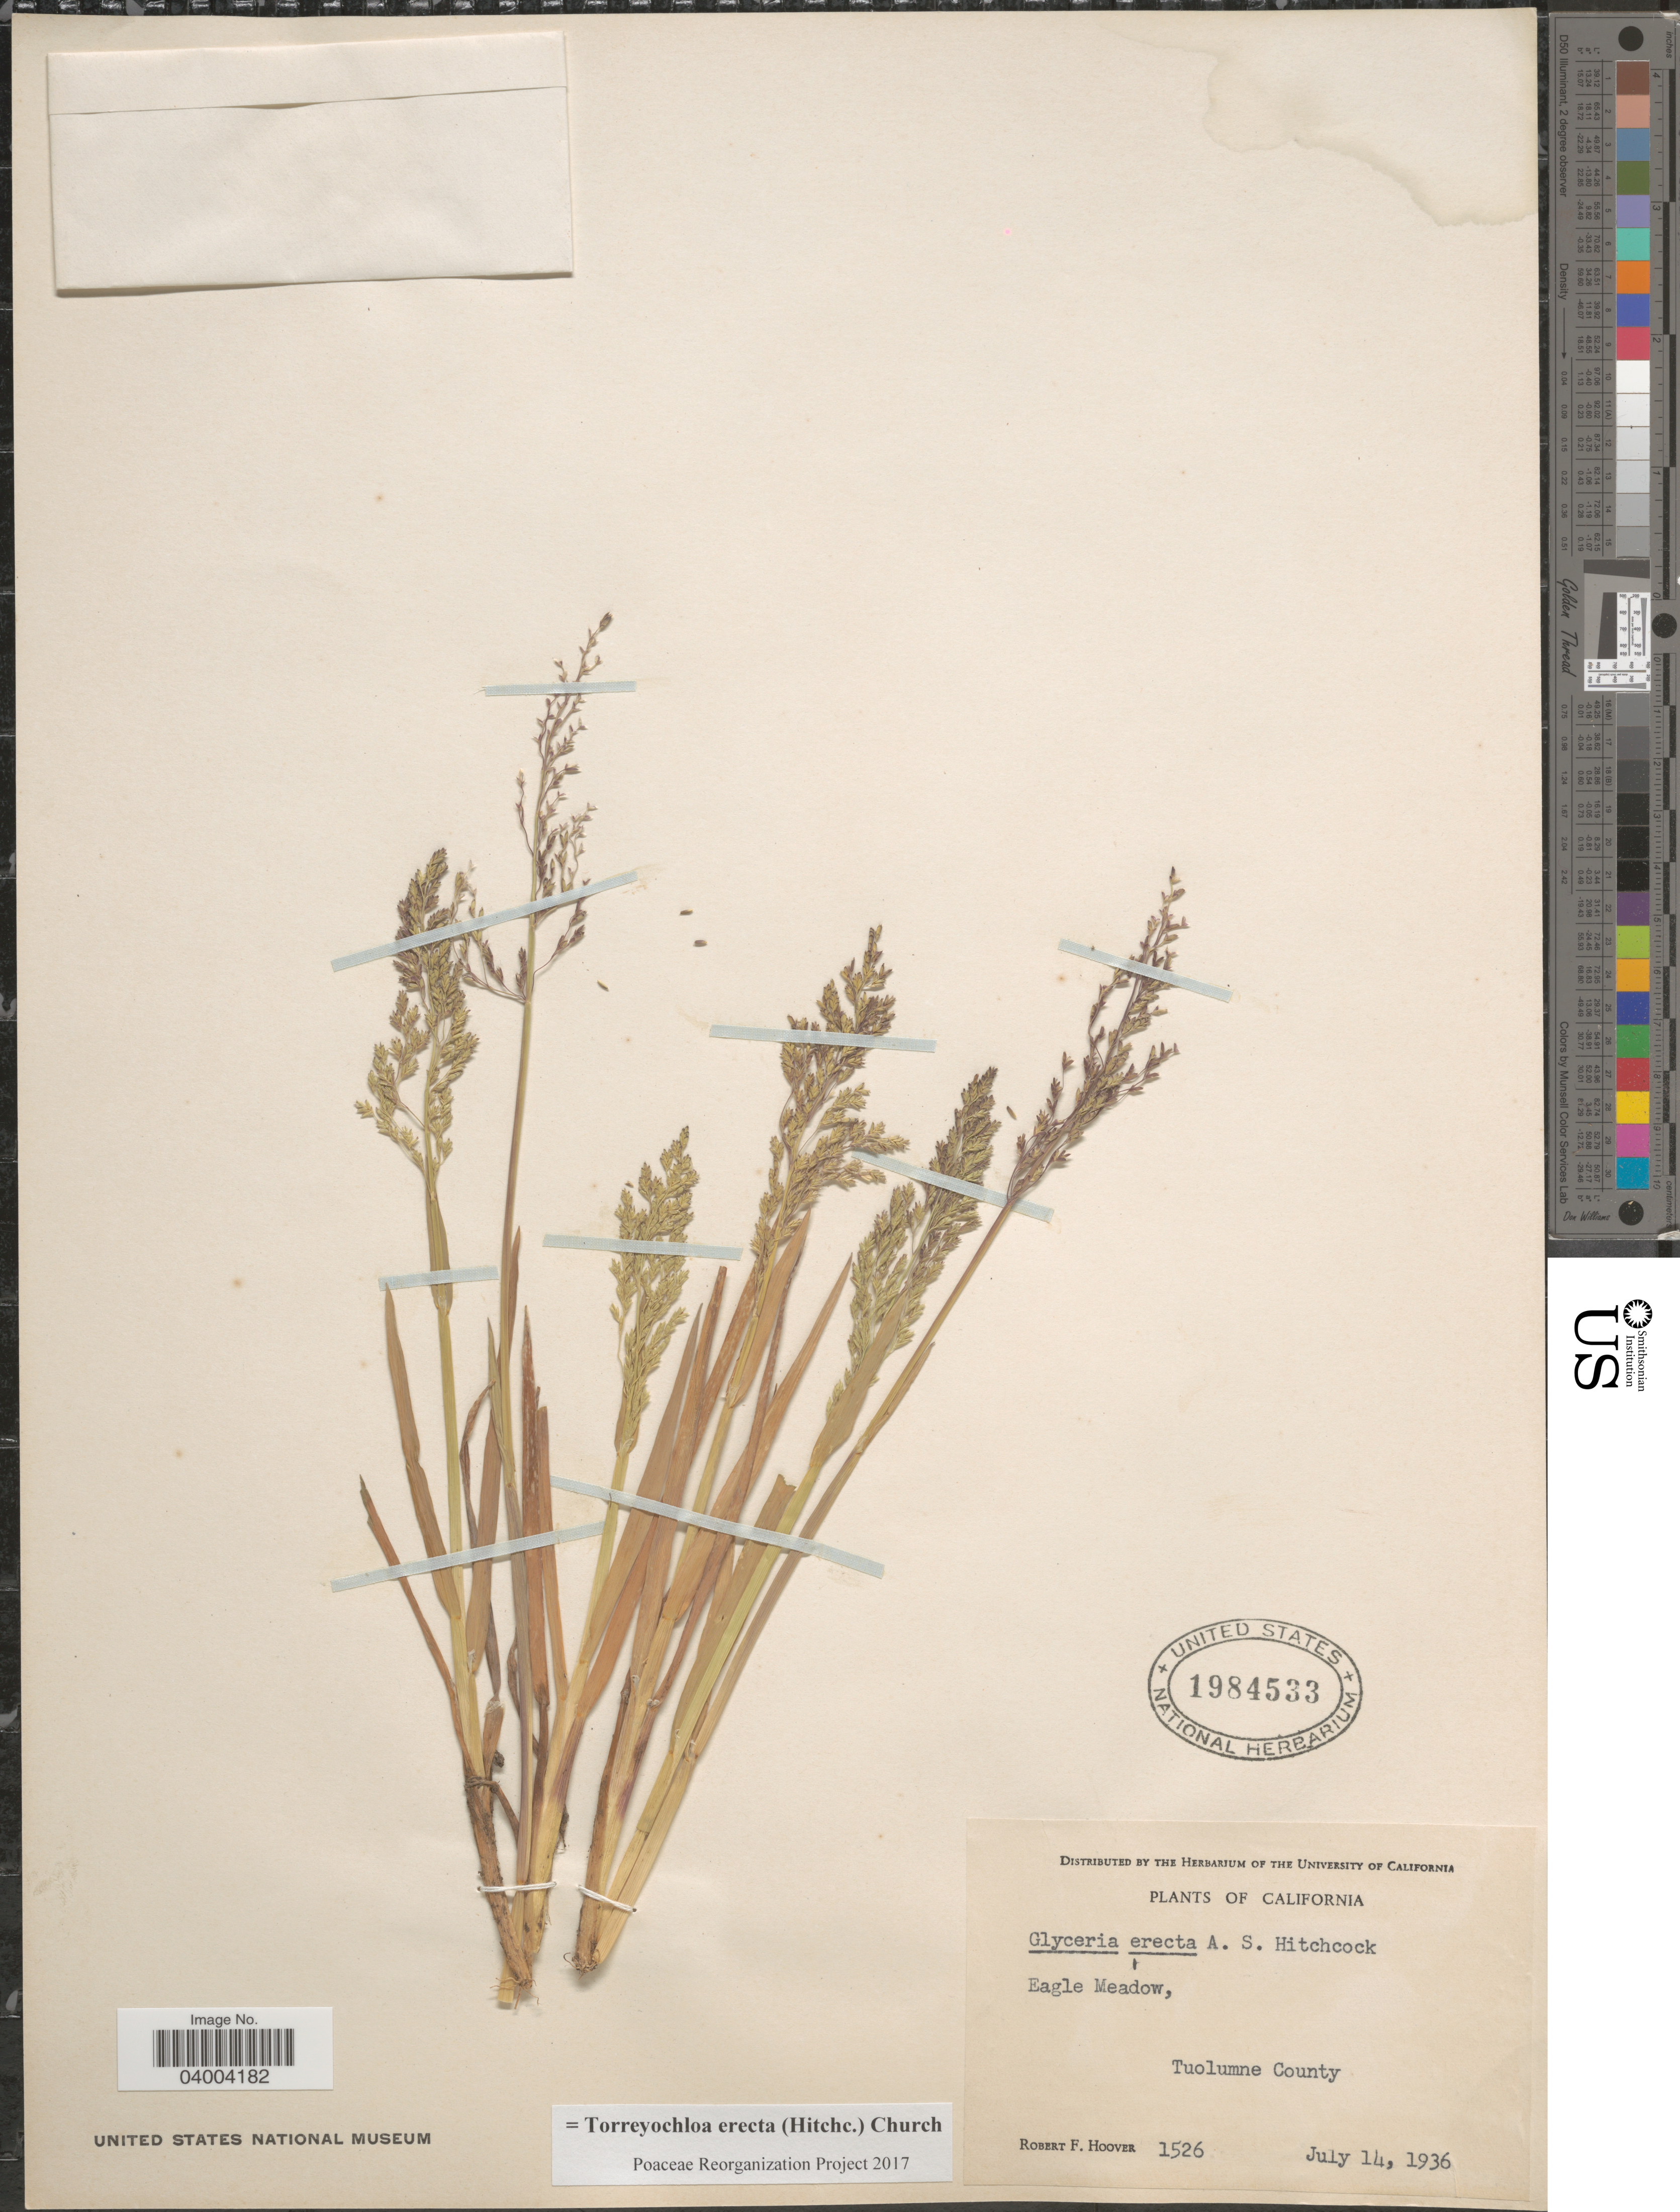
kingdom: Plantae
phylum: Tracheophyta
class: Liliopsida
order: Poales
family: Poaceae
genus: Torreyochloa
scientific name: Torreyochloa erecta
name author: (Hitchc.) G.L. Church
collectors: R. F. Hoover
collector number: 1526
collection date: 1936-07-14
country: United States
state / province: California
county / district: Tuolumne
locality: Eagle Meadow, Tuolumne County.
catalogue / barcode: US 1984533